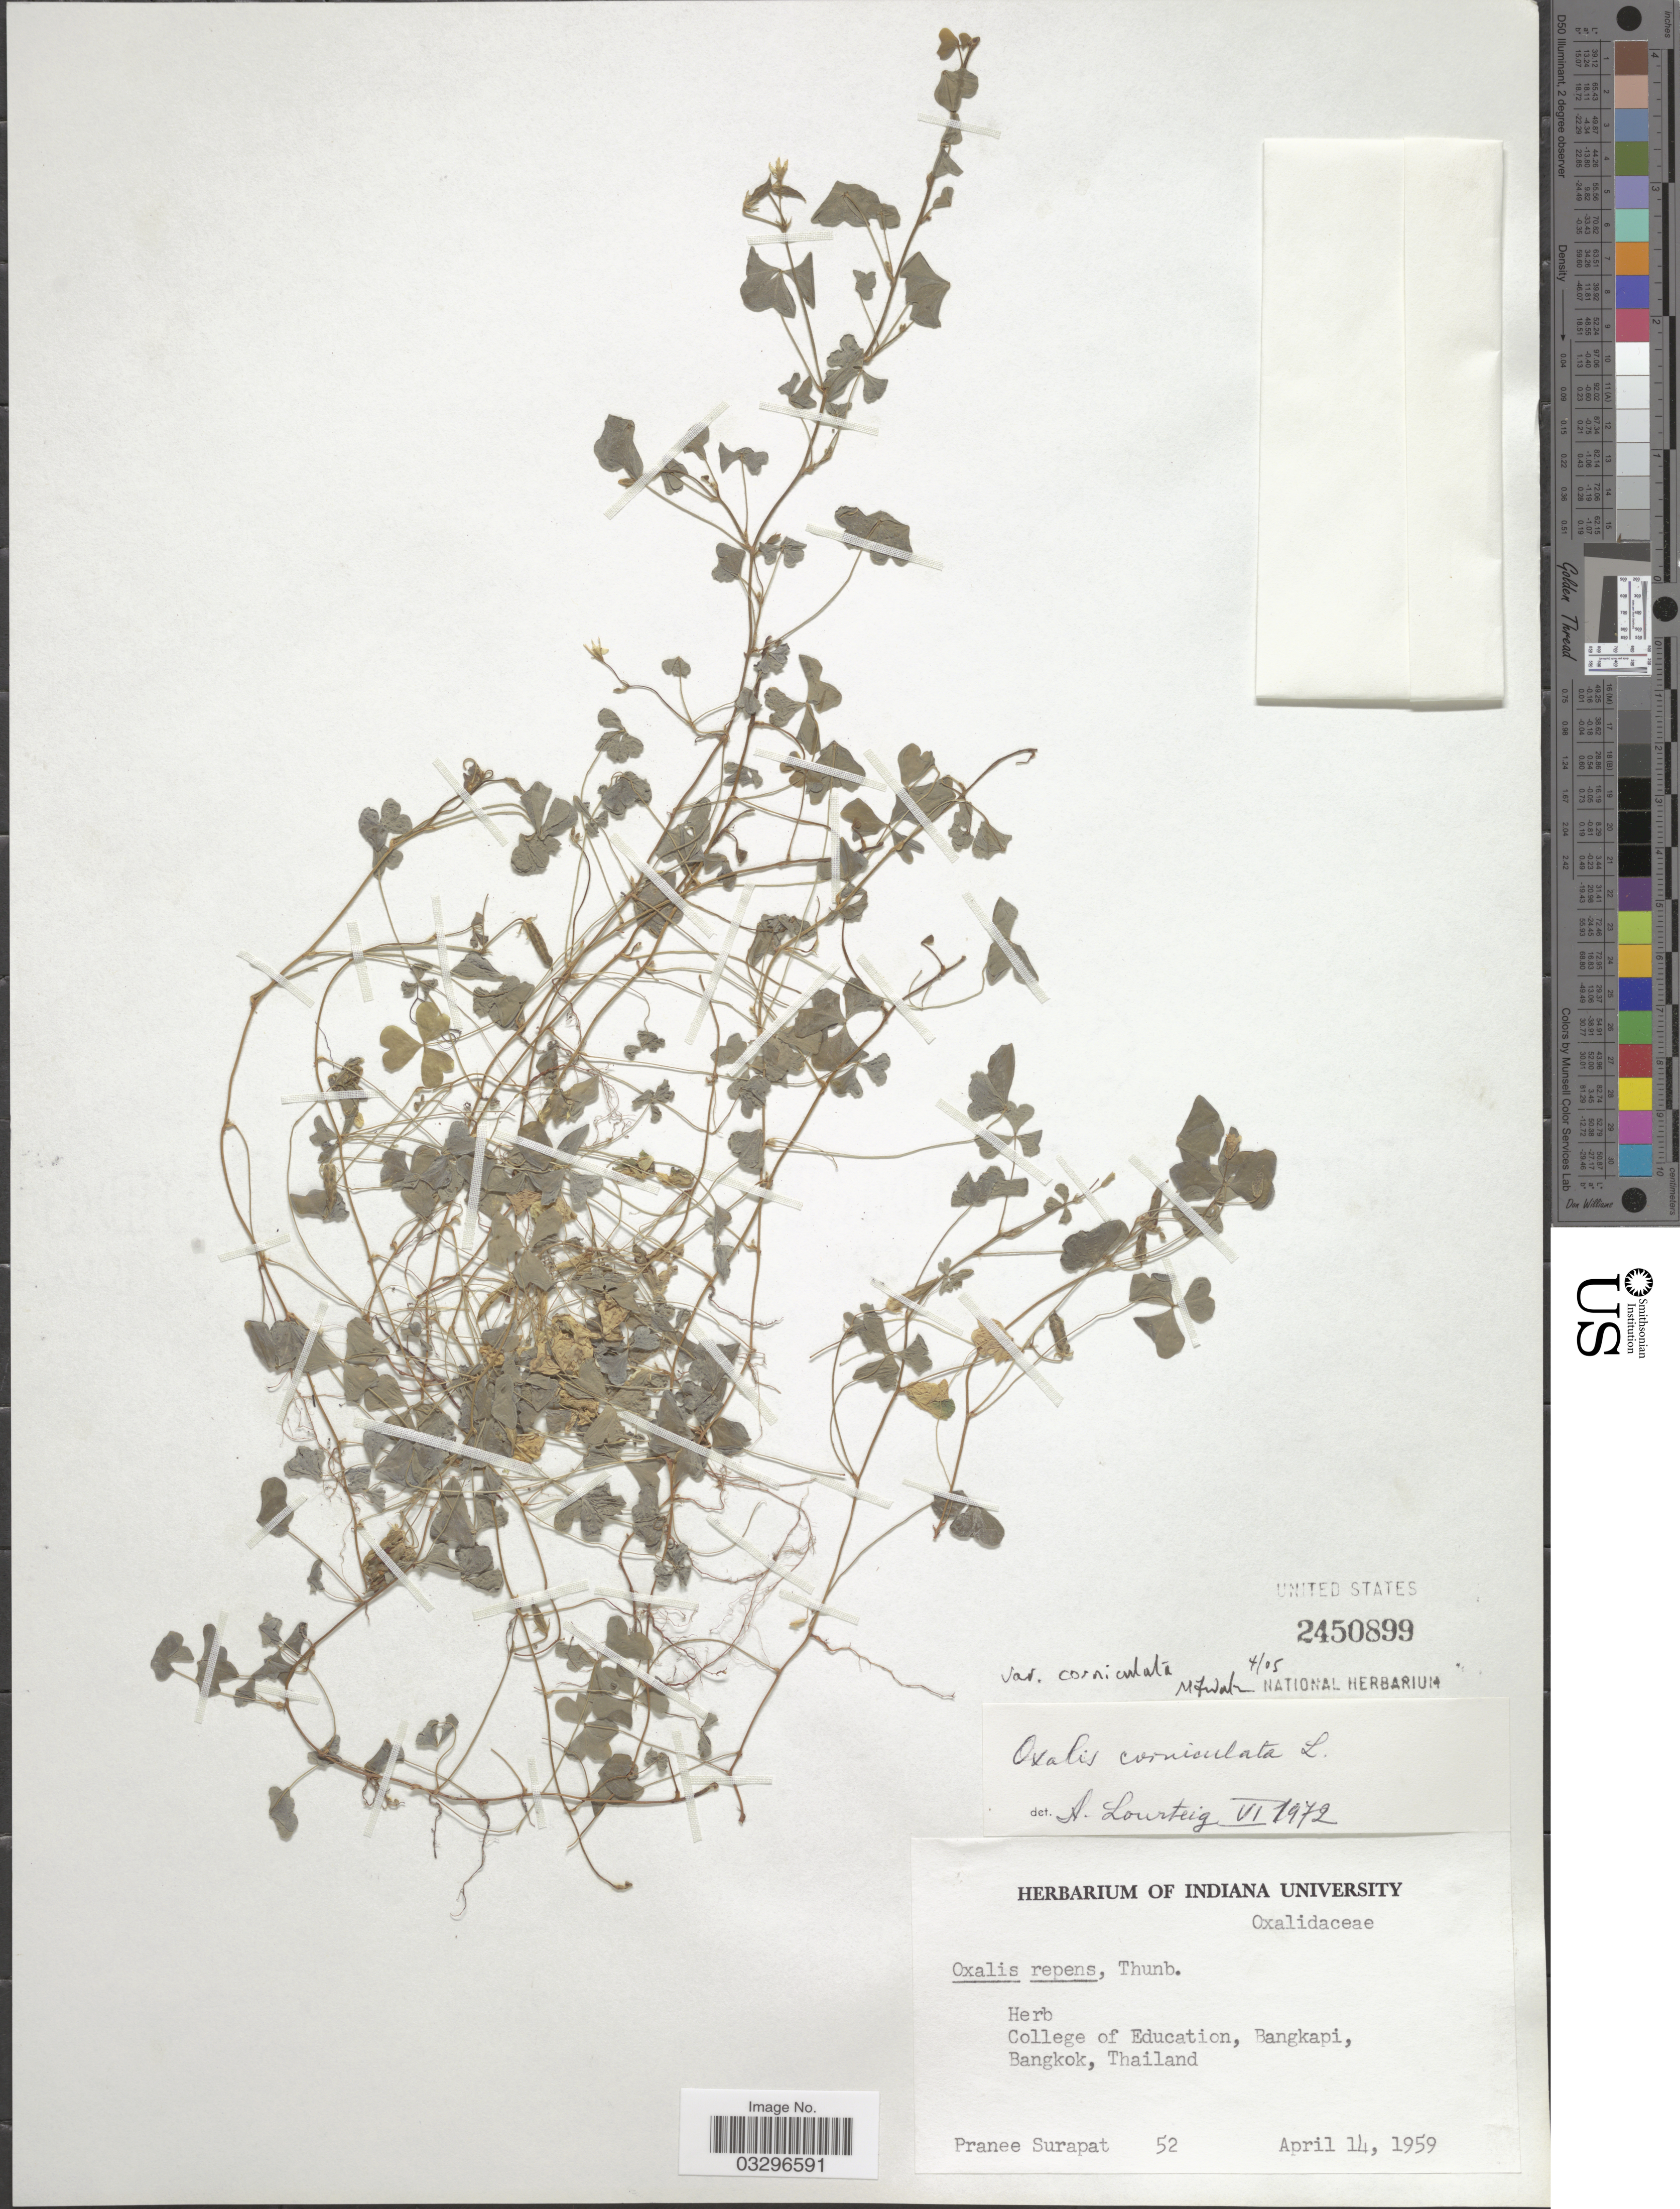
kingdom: Plantae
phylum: Tracheophyta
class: Magnoliopsida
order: Oxalidales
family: Oxalidaceae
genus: Oxalis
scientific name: Oxalis corniculata var. corniculata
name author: L.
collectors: P. Surapat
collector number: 52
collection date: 1959-04-14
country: Thailand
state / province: Bangkok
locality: College of Education, Bangkapi.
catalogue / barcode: US 2450899